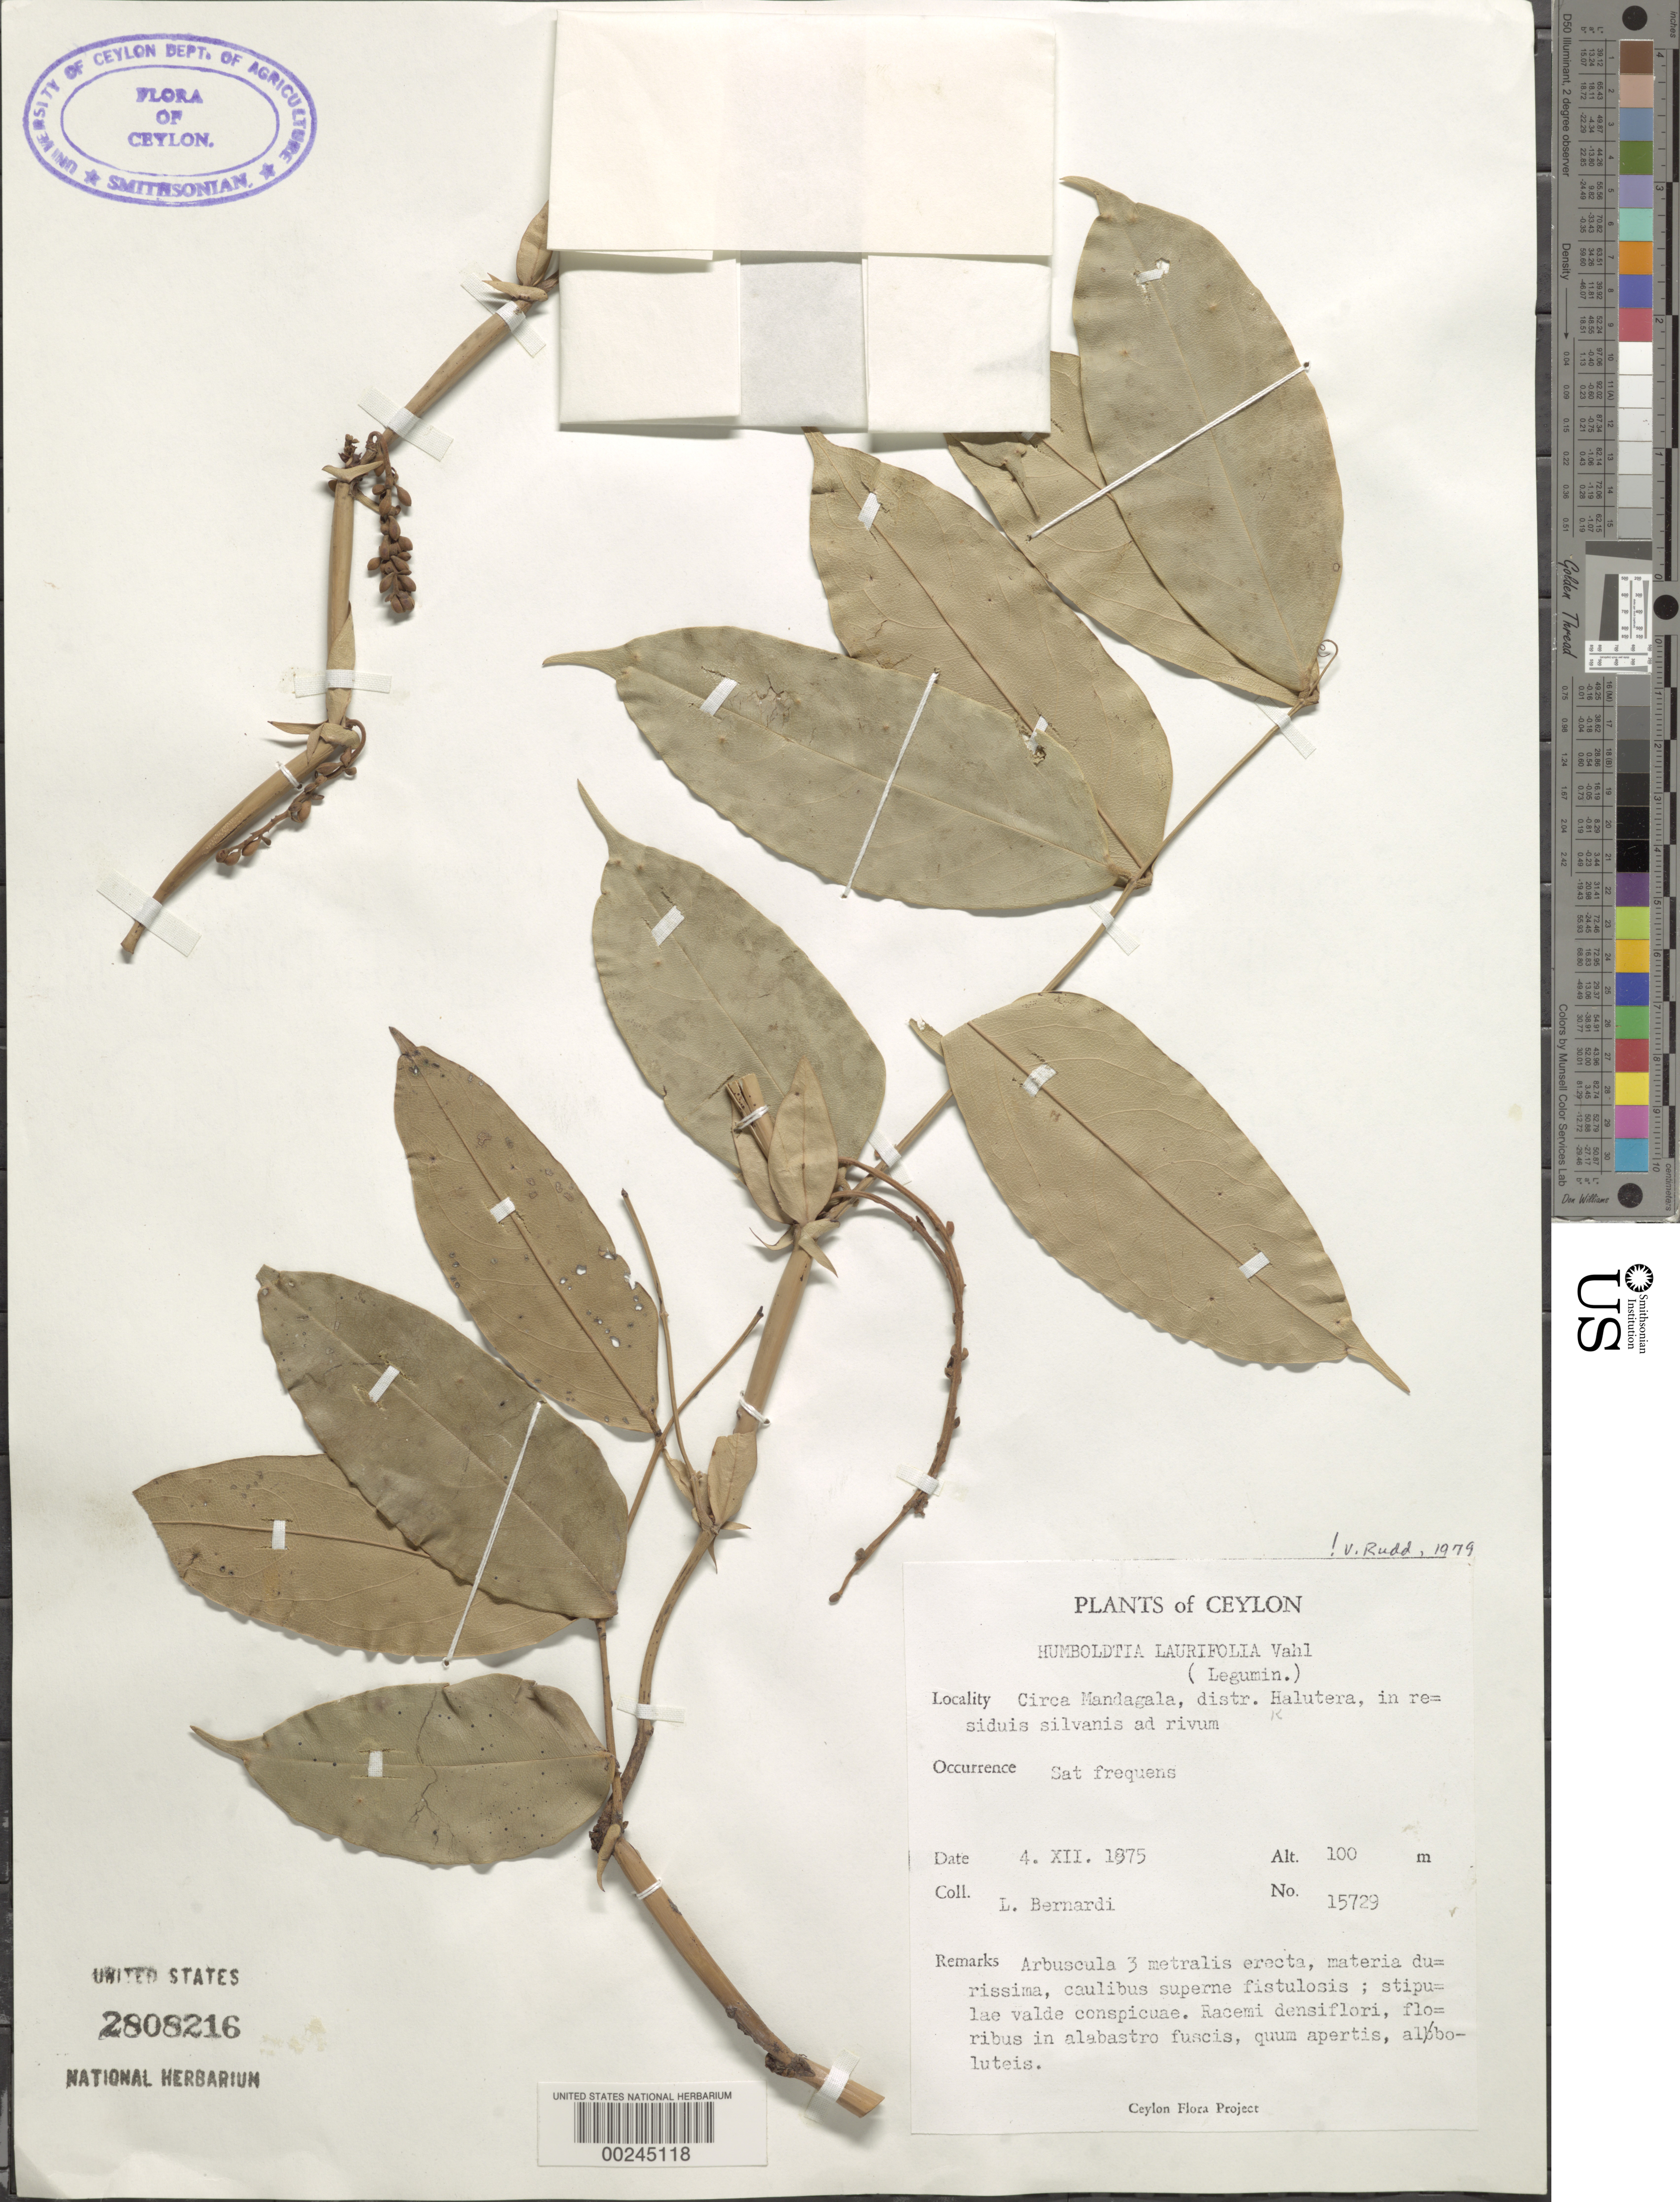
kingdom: Plantae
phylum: Tracheophyta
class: Magnoliopsida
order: Fabales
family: Fabaceae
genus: Humboldtia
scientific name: Humboldtia laurifolia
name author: Vahl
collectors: L. Bernardi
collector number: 15729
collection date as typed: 04 Dec 1975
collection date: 1975-12-04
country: Sri Lanka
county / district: Halutera Dist.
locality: Circa mandagala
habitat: Forest towards river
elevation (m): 100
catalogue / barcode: US 2808216